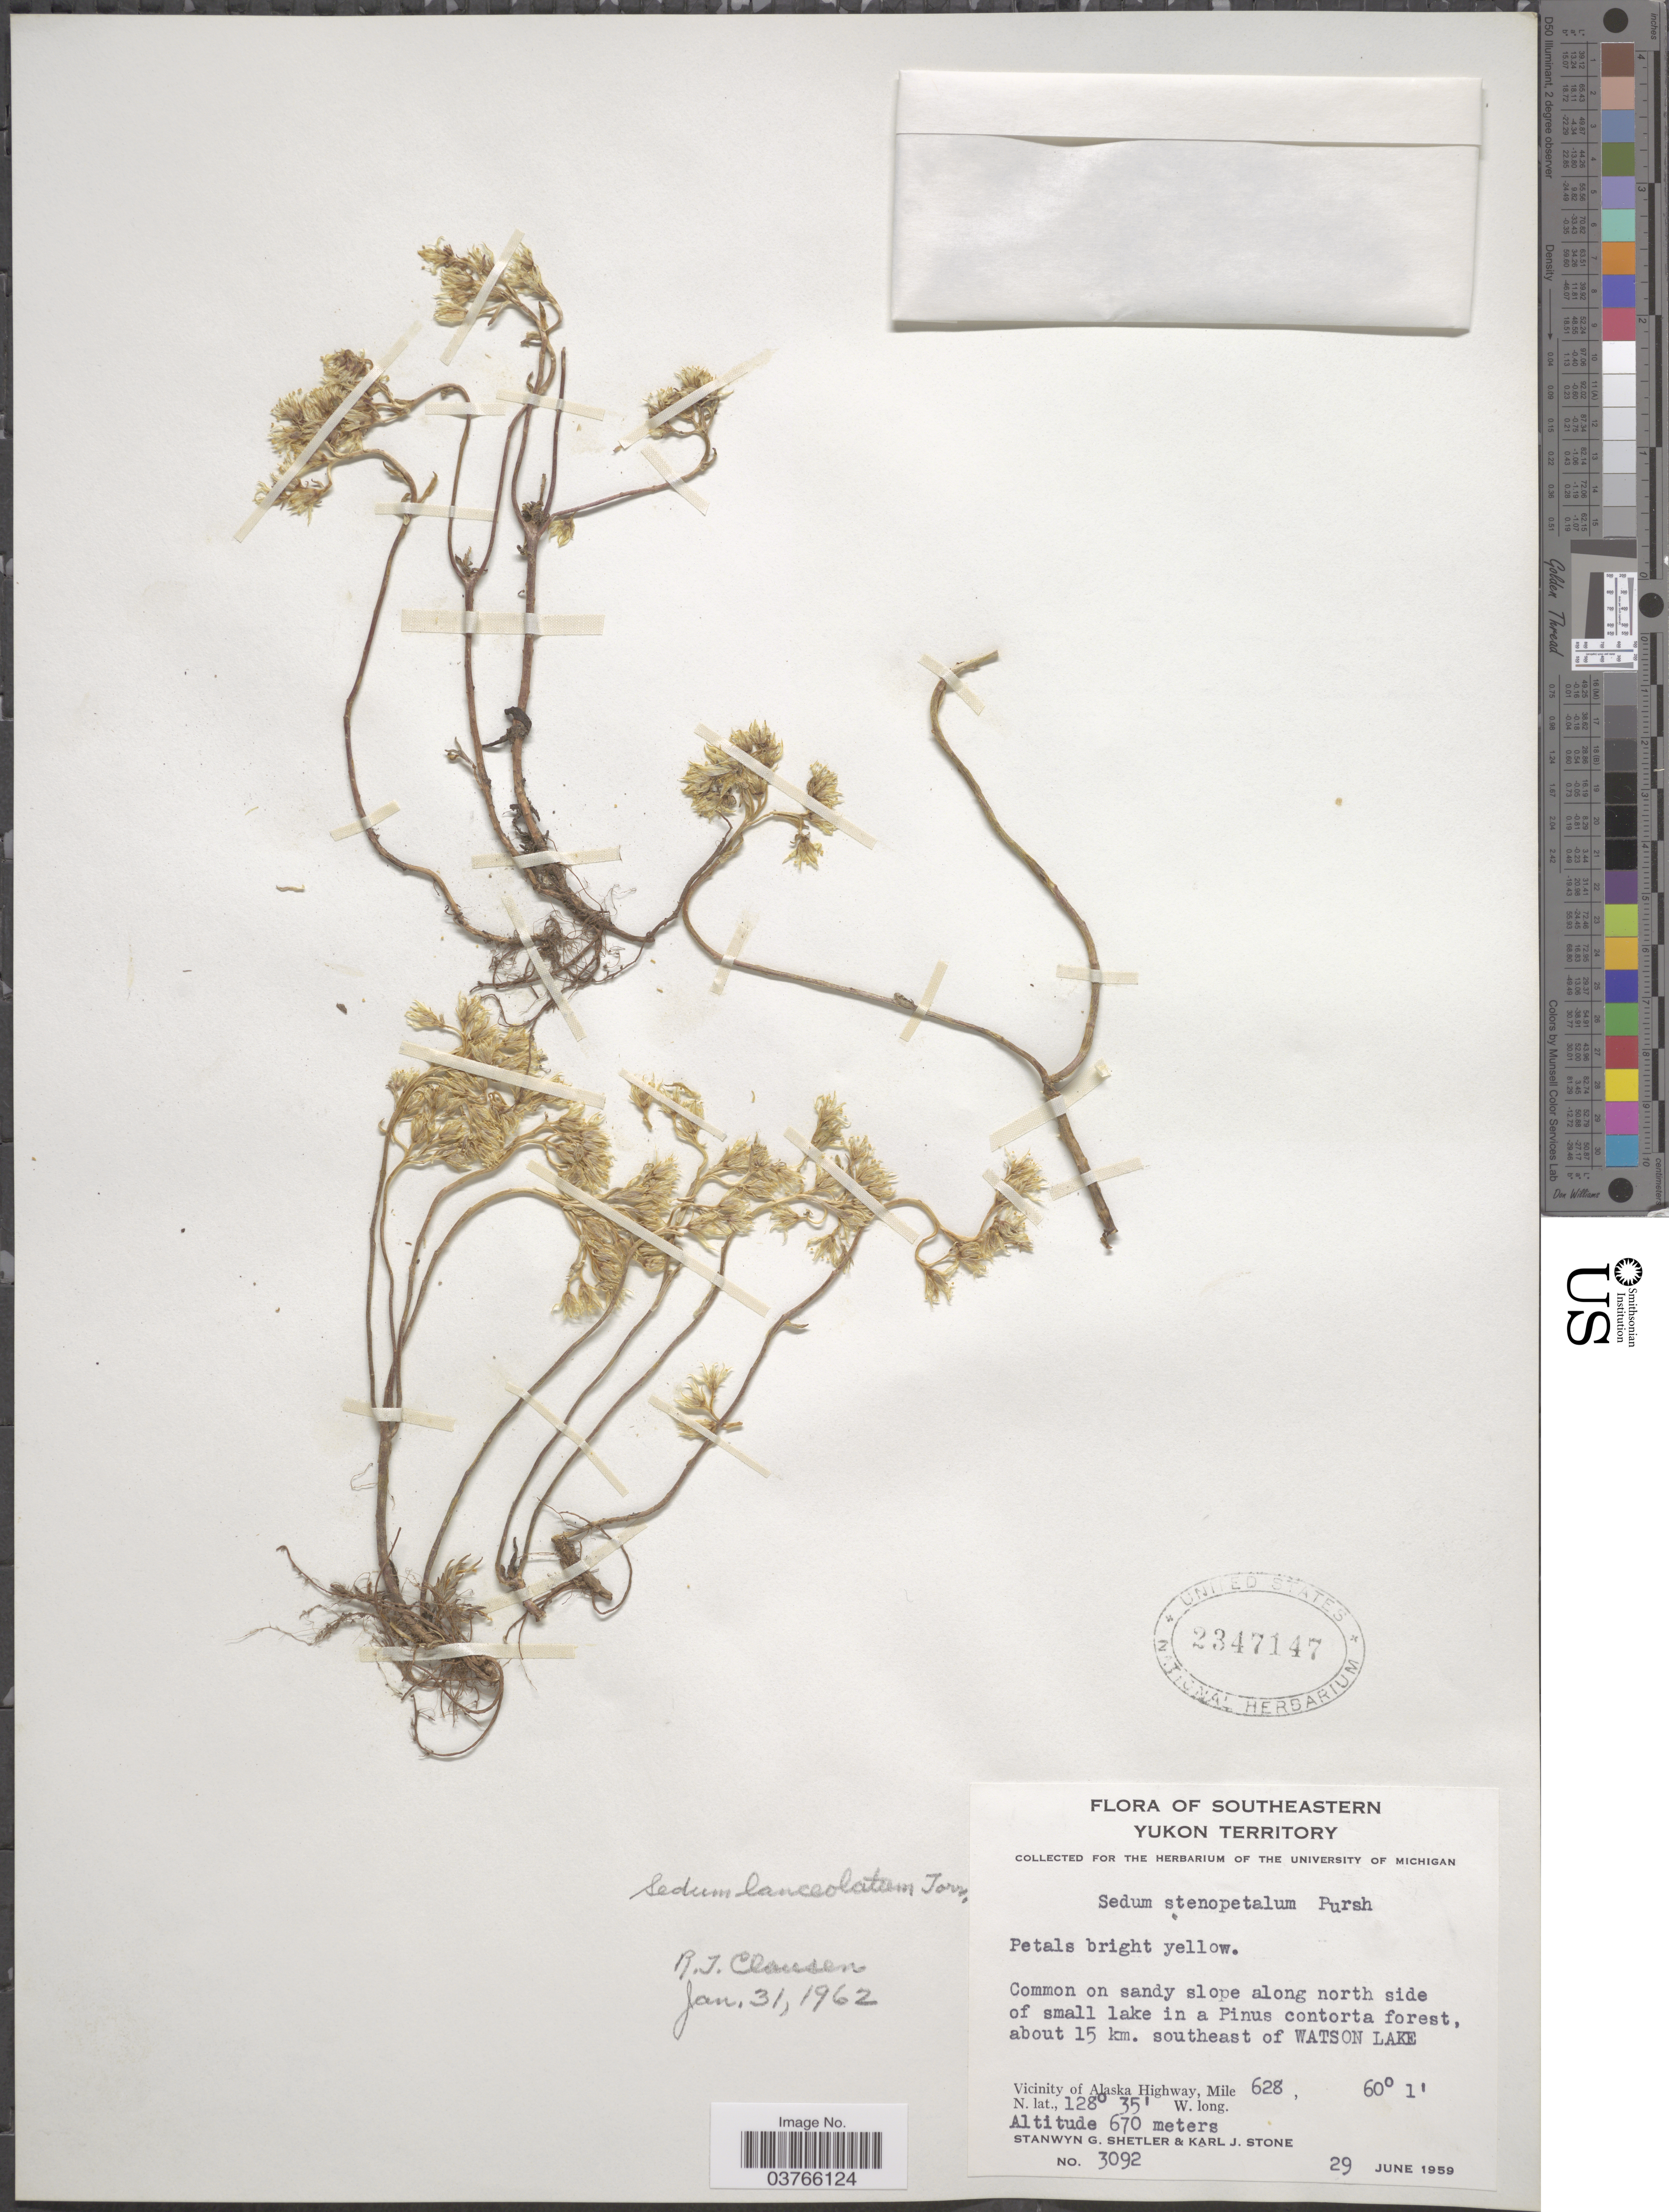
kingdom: Plantae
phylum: Tracheophyta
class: Magnoliopsida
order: Saxifragales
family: Crassulaceae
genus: Sedum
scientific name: Sedum lanceolatum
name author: Torr.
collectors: S. Shetler & K. J. Stone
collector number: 3092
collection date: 1959-06-29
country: Canada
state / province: Yukon Territory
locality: Southeastern Yukon Territory. About 15 km. southeast of Watson Lake. Vicinity of Alaska Highway, Mile 628.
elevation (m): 670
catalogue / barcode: US 2347147